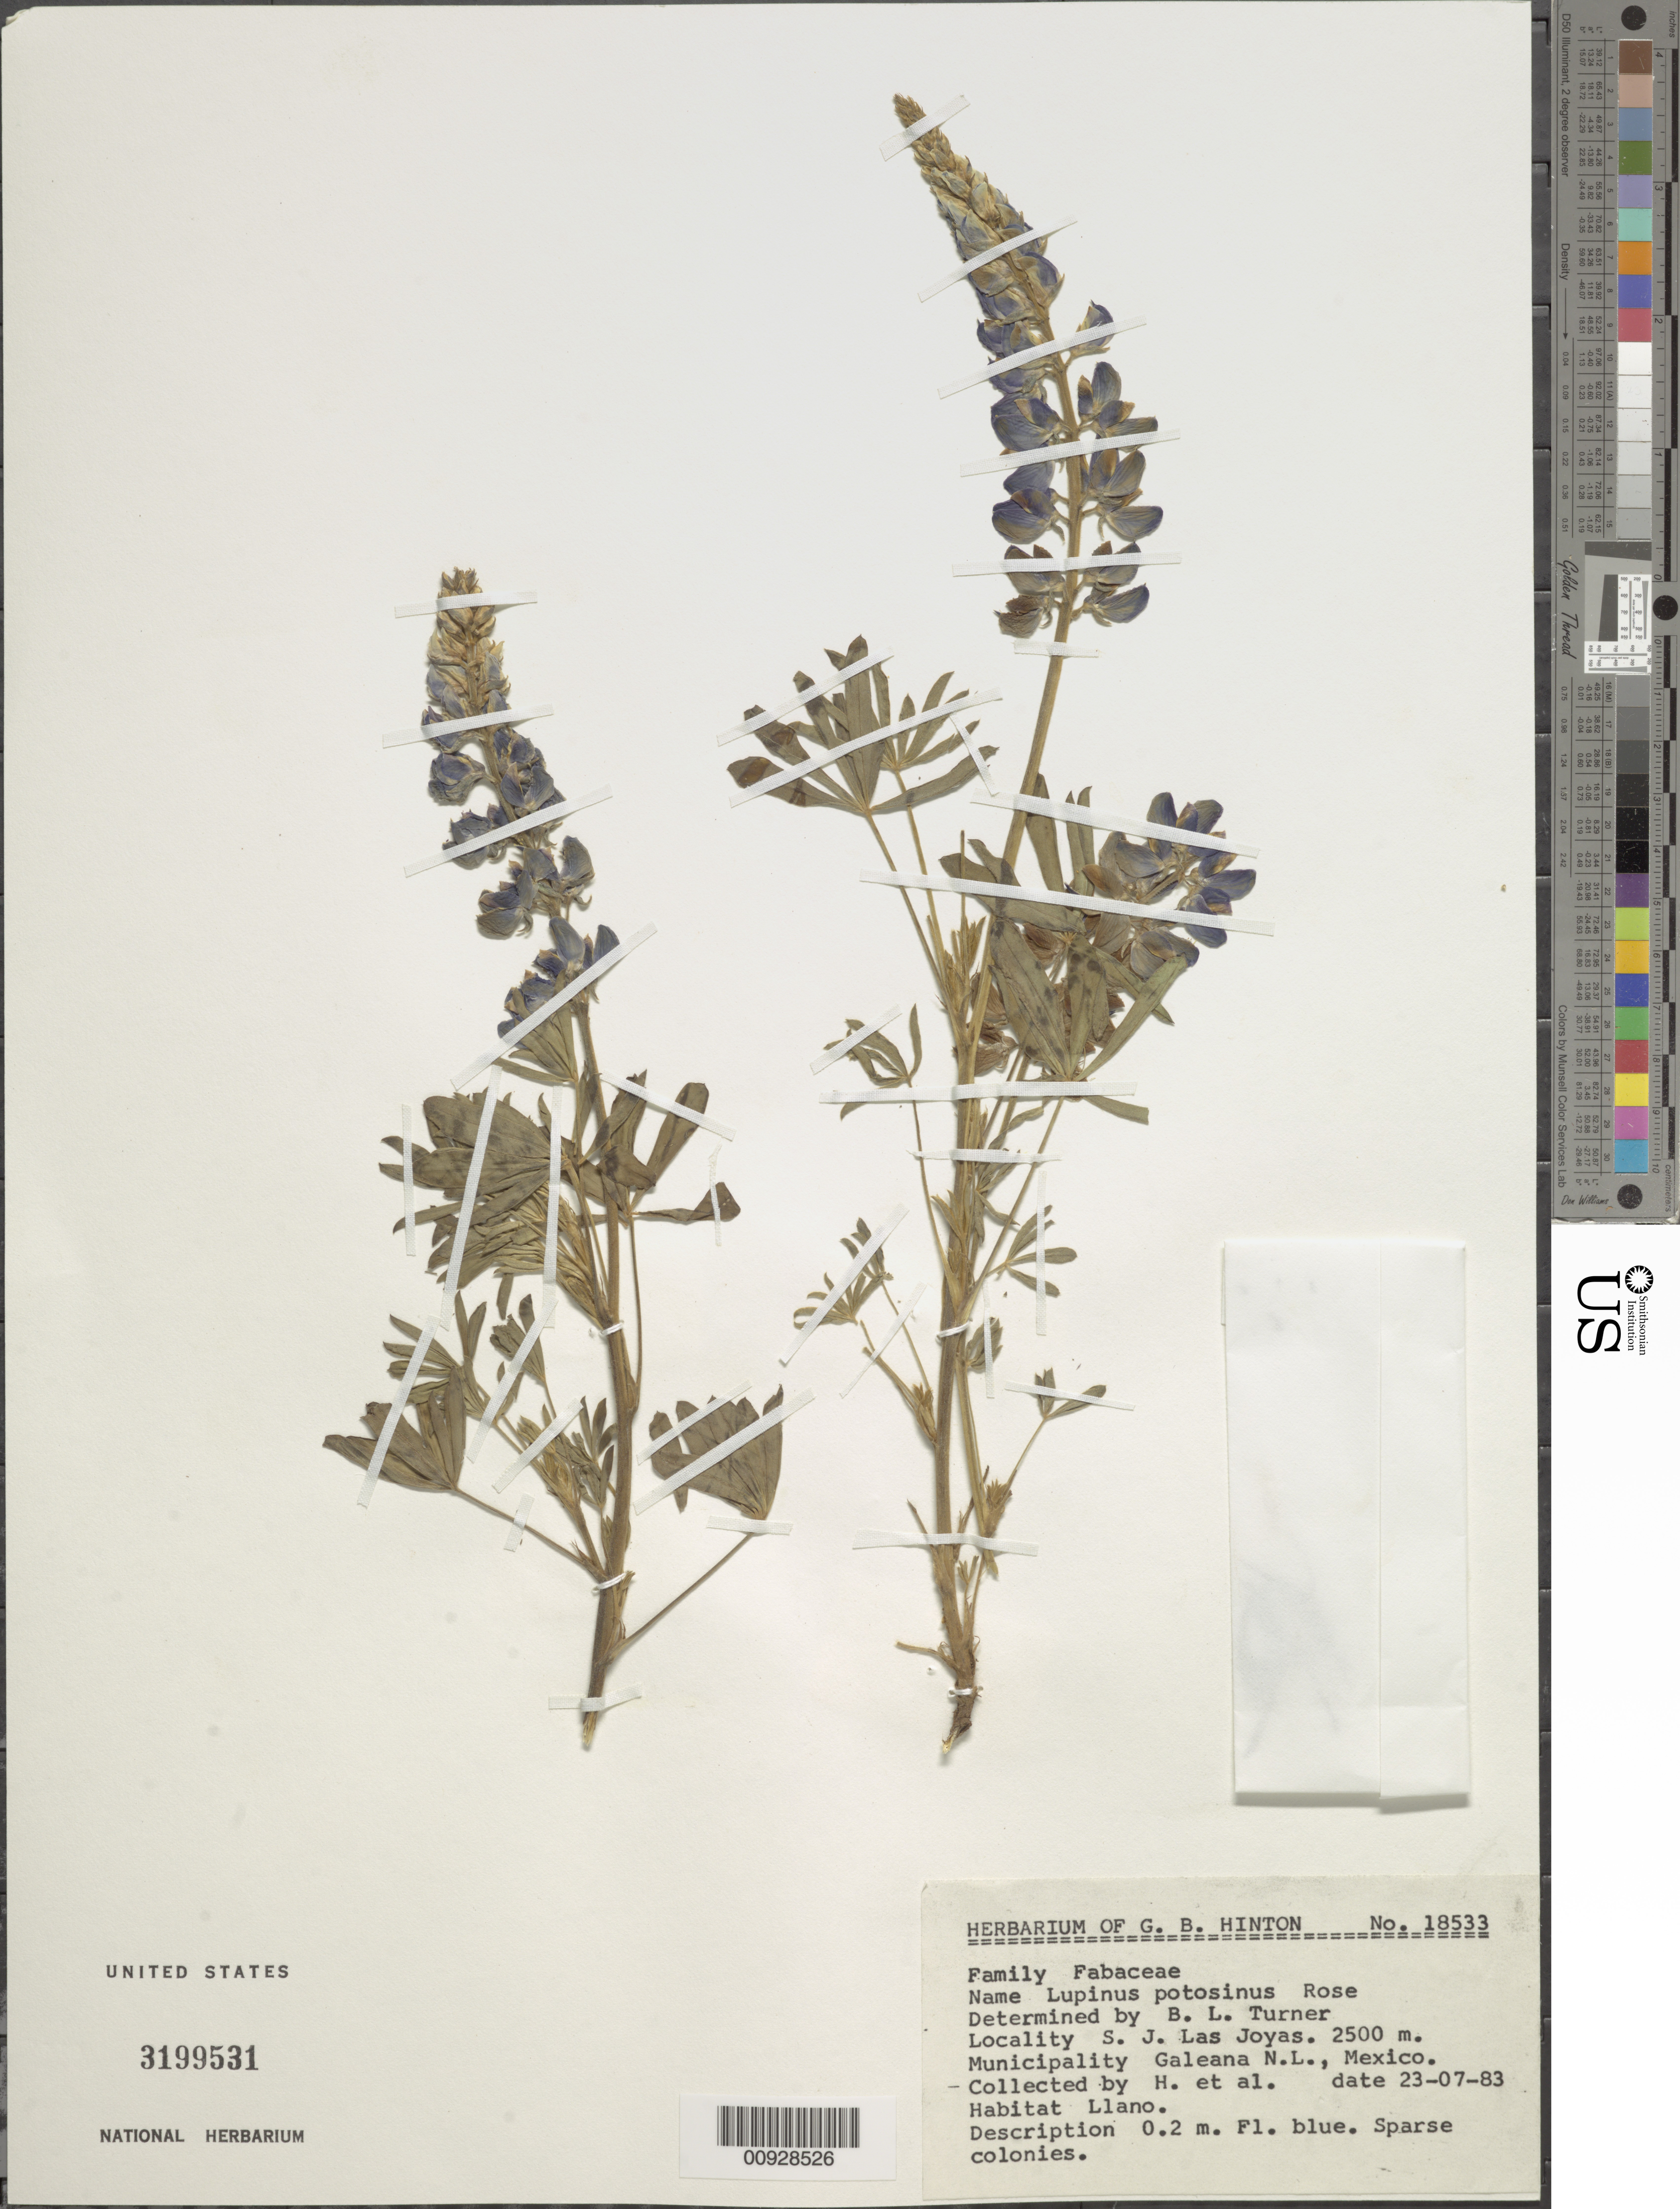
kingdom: Plantae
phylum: Tracheophyta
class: Magnoliopsida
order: Fabales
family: Fabaceae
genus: Lupinus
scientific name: Lupinus potosinus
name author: Rose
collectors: G. B. Hinton & et al.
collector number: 18533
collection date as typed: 23 Jul 1983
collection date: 1983-07-23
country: Mexico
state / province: Nuevo León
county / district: Galeana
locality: S.J. Las Joyas. Municipality Galeana, N.L.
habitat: Llano.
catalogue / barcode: US 3199531